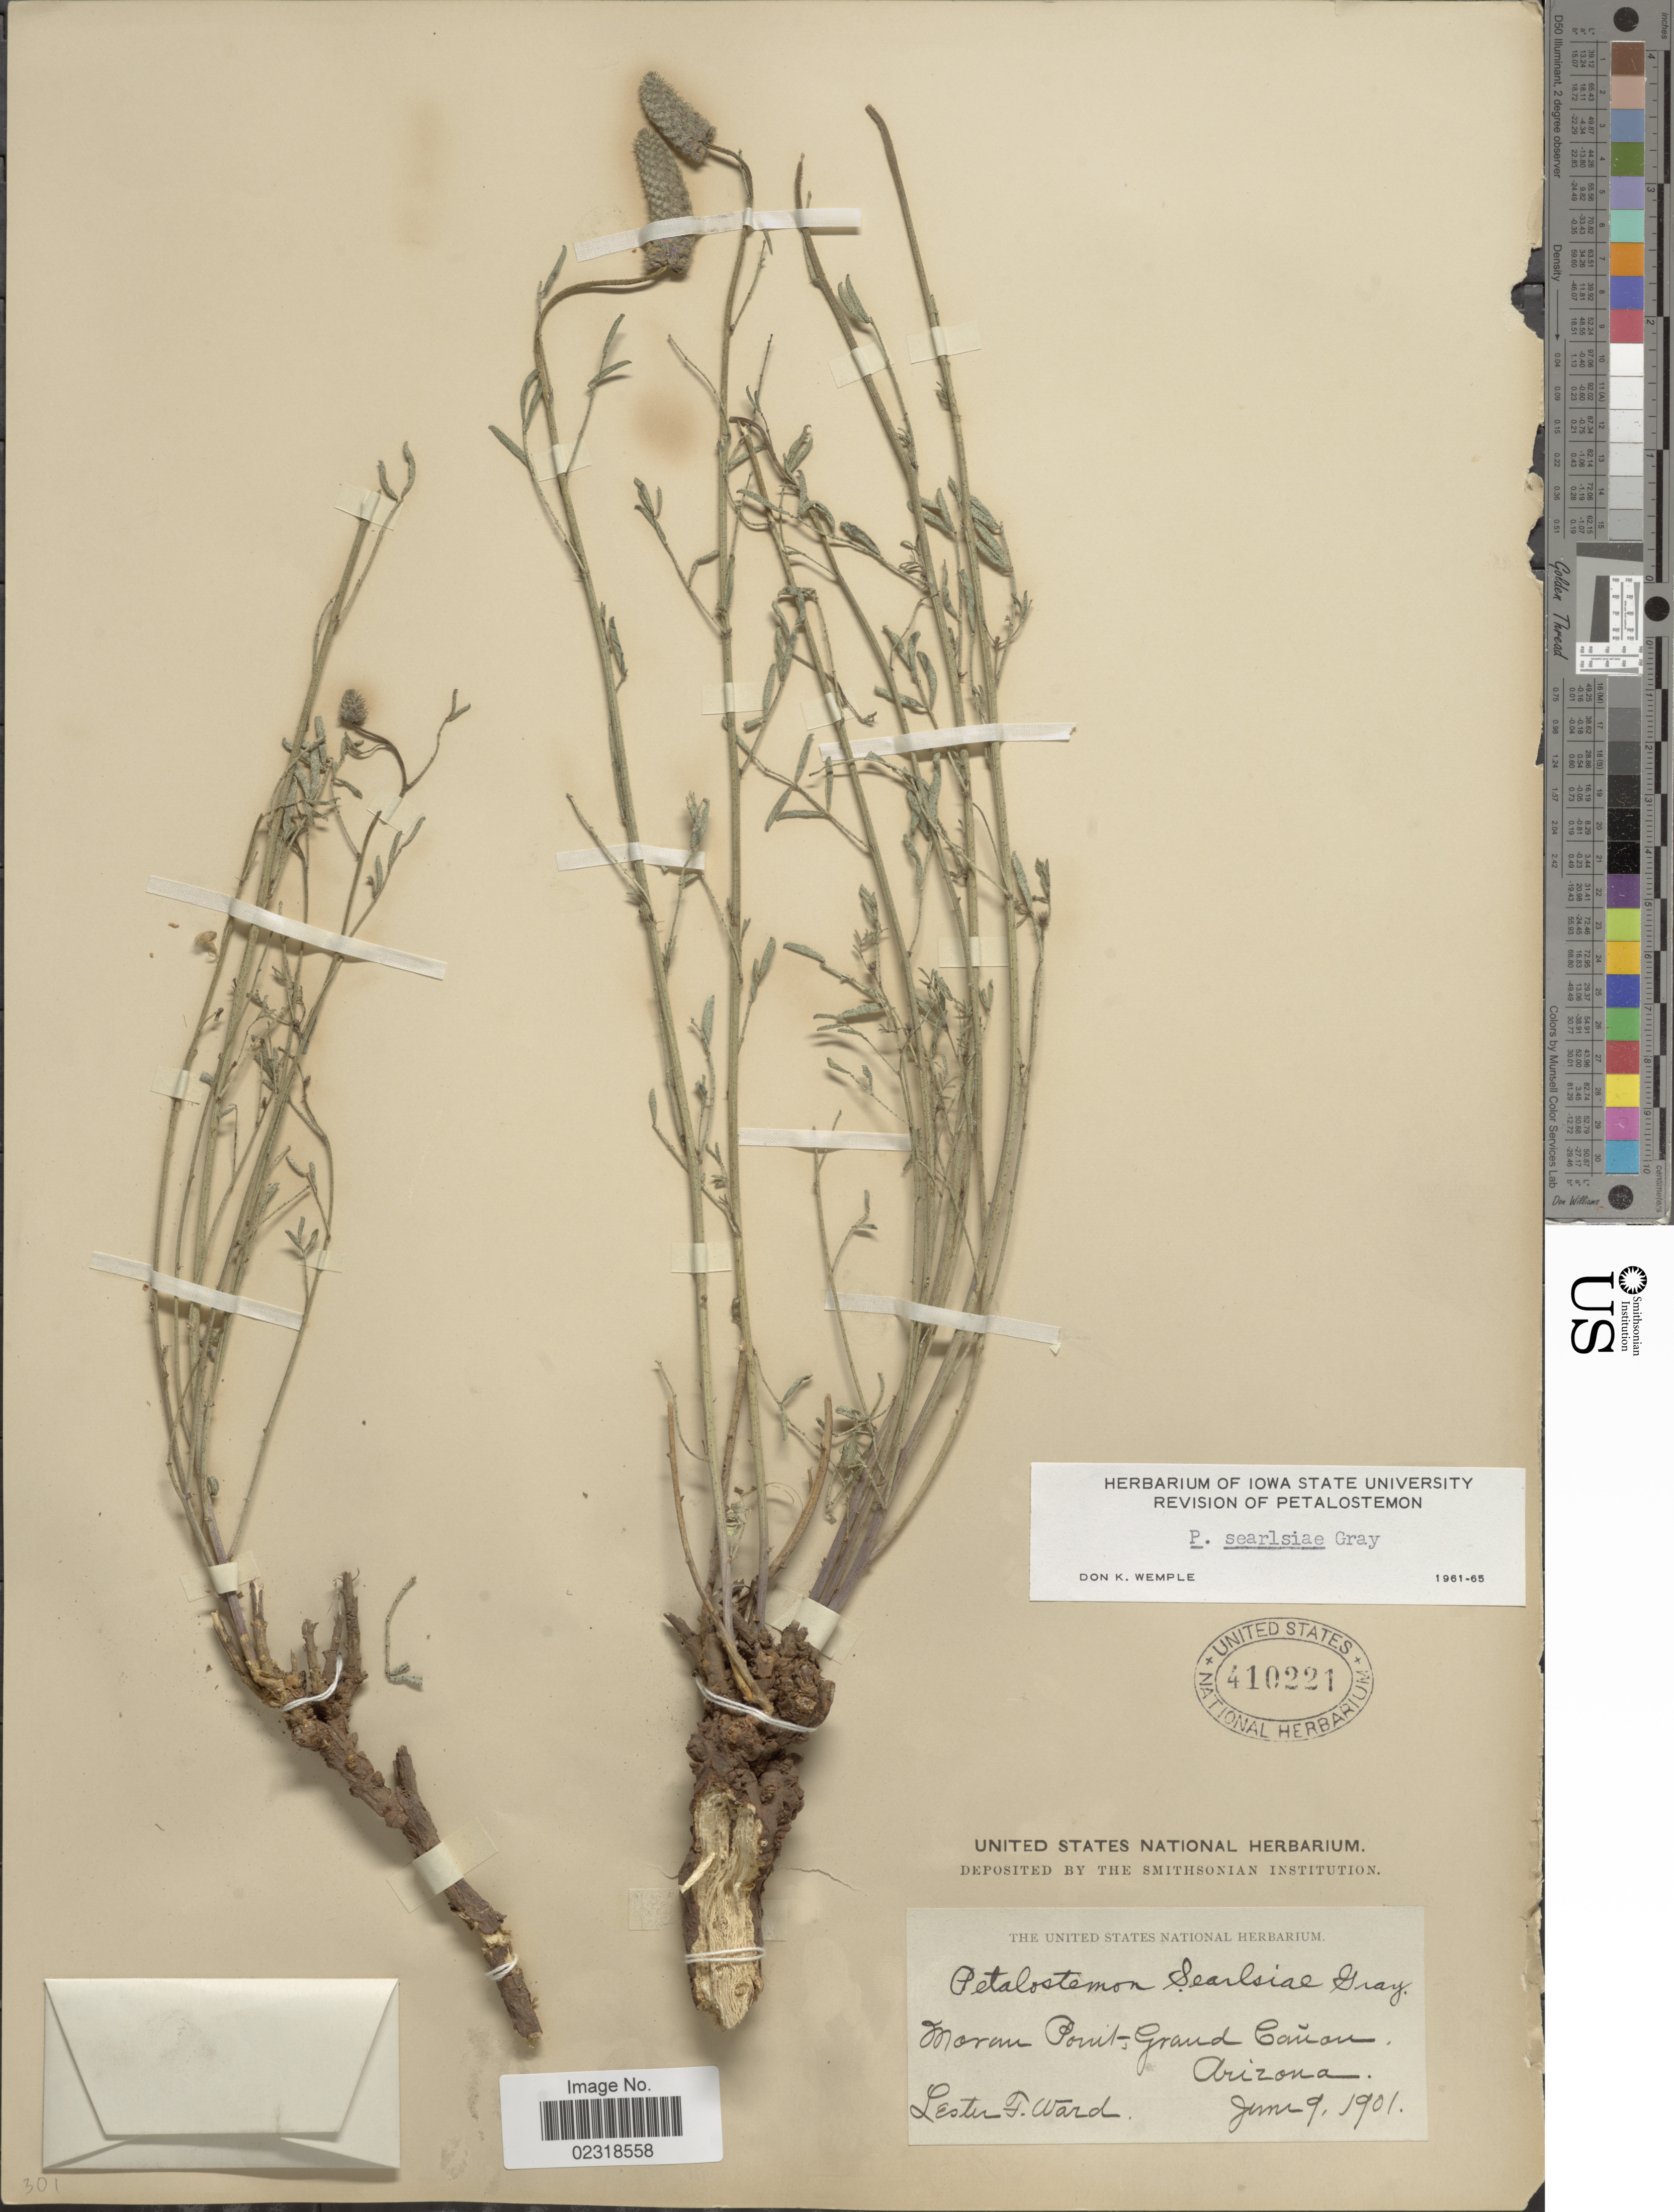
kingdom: Plantae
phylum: Tracheophyta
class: Magnoliopsida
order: Fabales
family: Fabaceae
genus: Dalea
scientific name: Dalea searlsiae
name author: (A. Gray) Barneby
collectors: L. F. Ward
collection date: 1901-06-09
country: United States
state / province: Arizona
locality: Moran Ponit, Grand Canon, Arizona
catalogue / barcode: US 410221